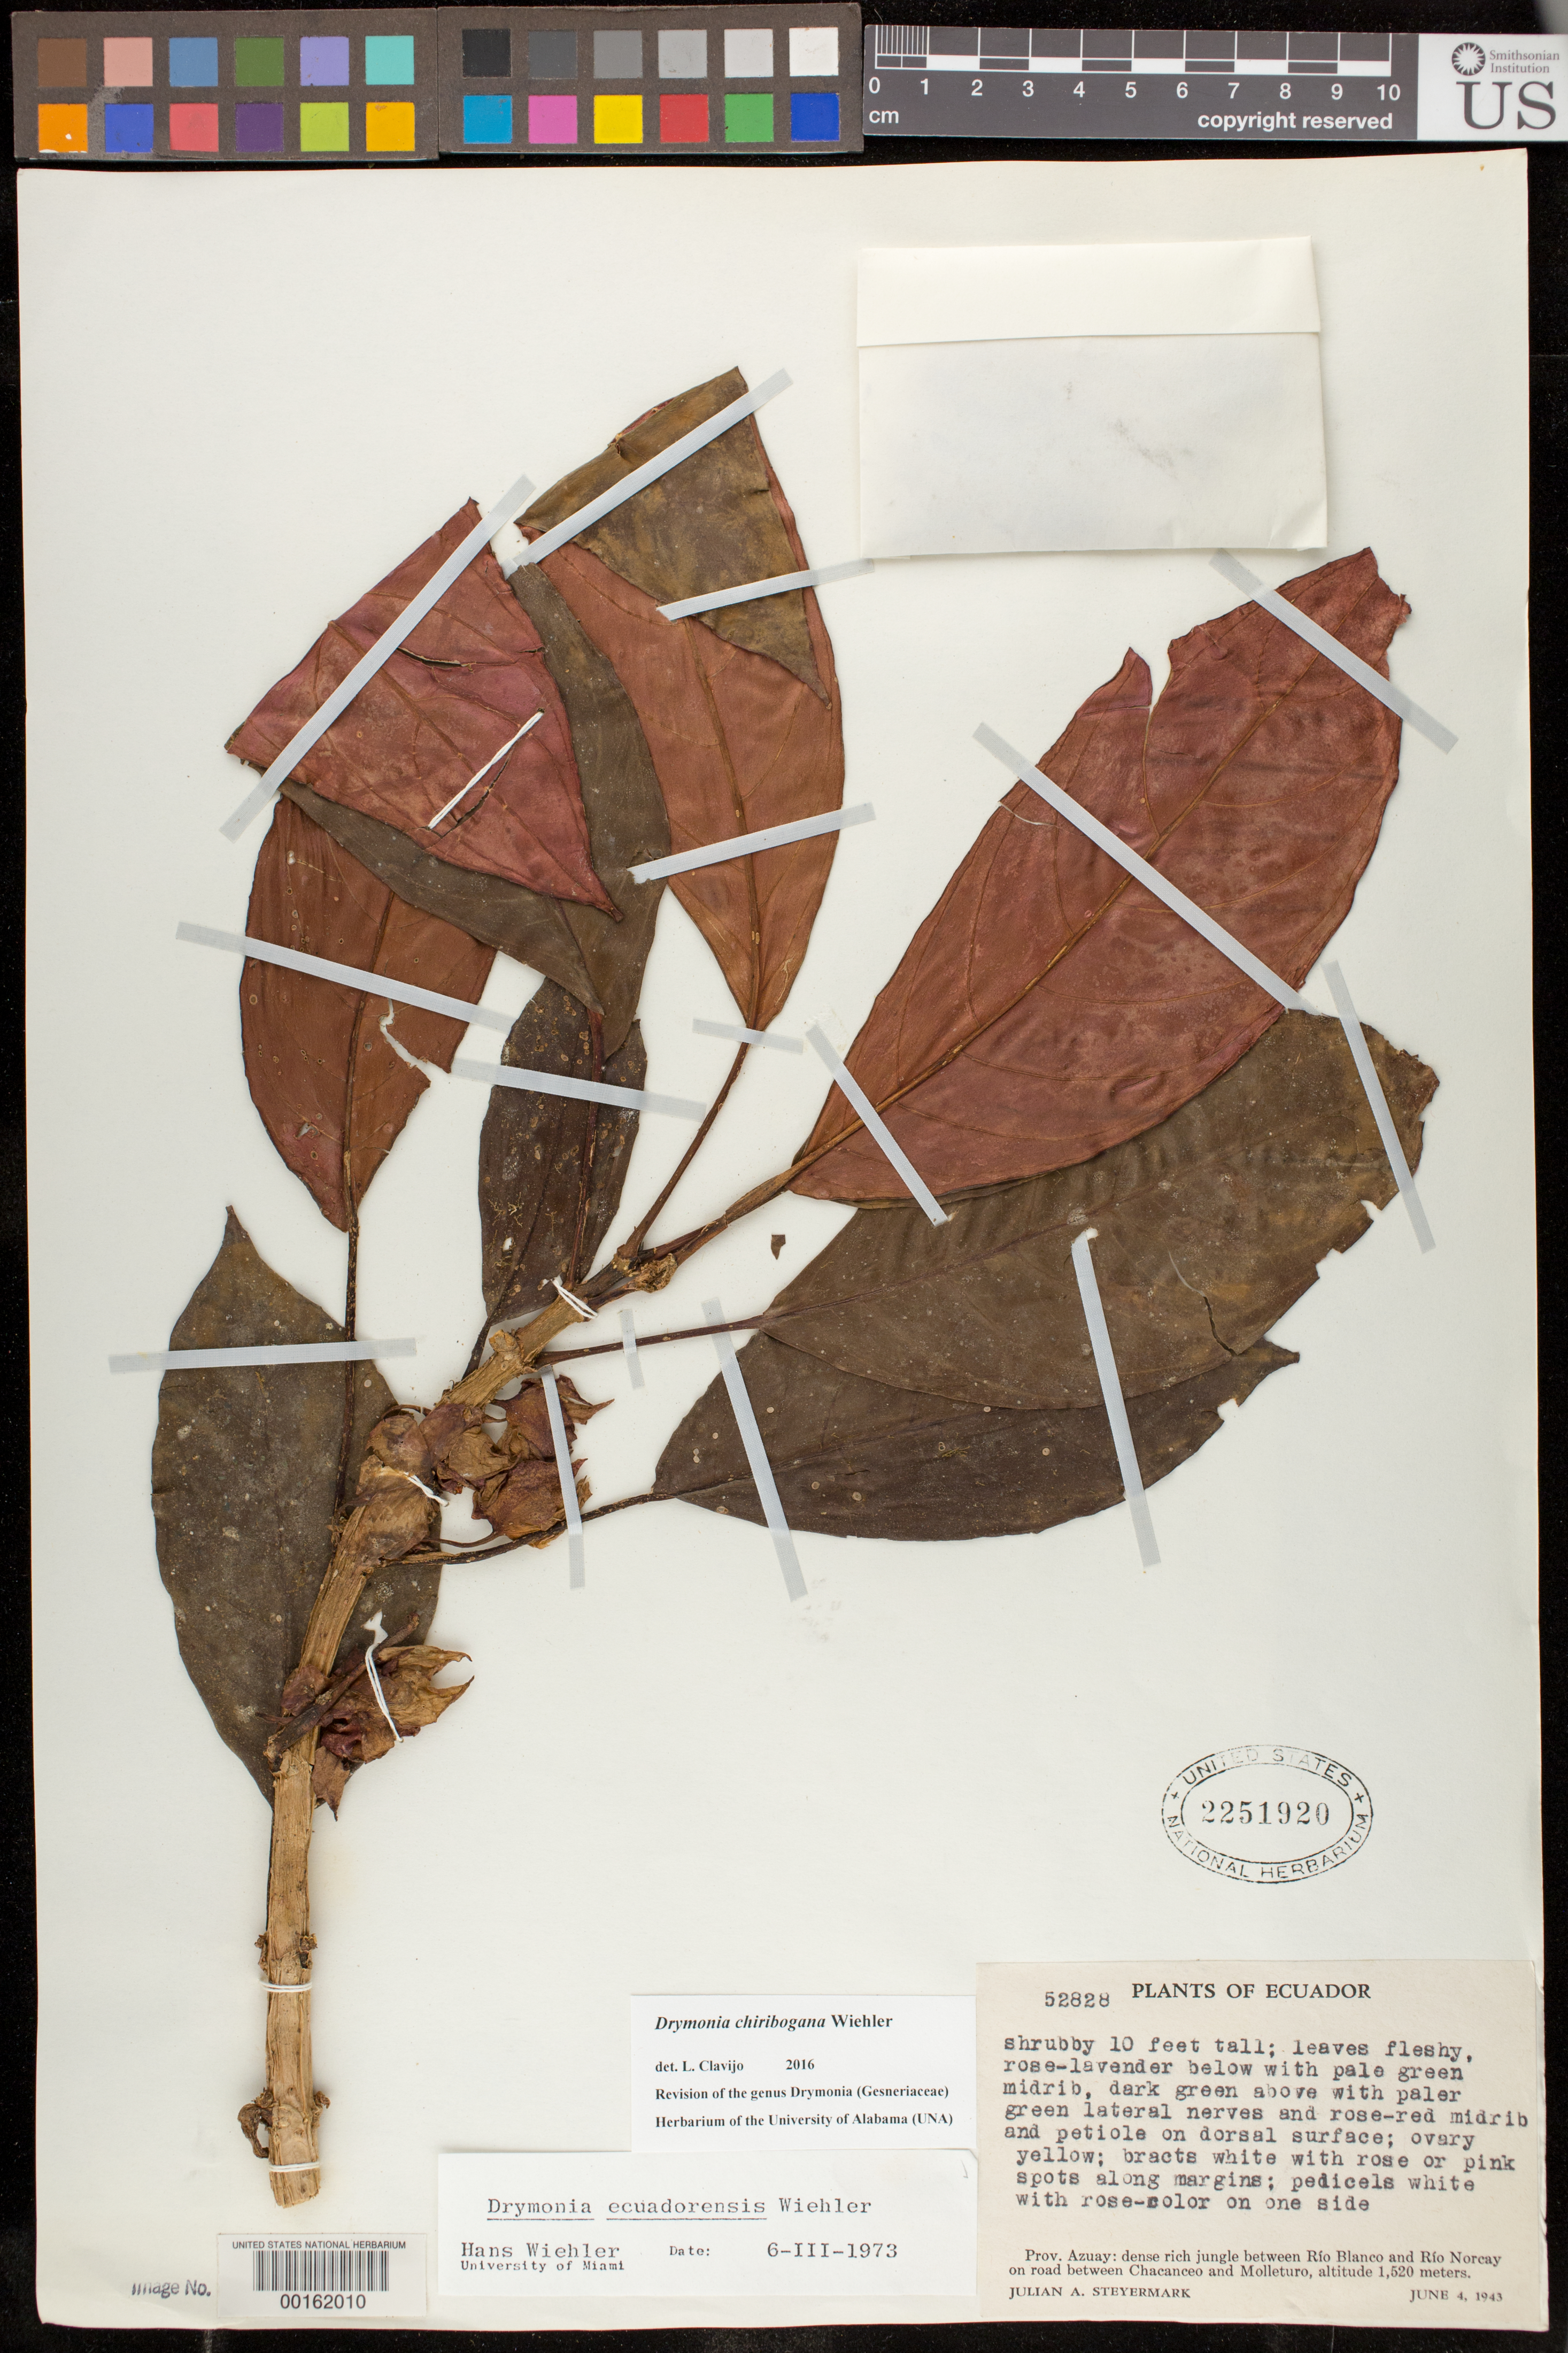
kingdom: Plantae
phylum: Tracheophyta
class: Magnoliopsida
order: Lamiales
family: Gesneriaceae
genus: Drymonia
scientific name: Drymonia chiribogana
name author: Wiehler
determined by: Clavijo, L.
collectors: J. Steyermark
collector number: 52828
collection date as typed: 04 Jun 1943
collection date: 1943-06-04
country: Ecuador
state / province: Azuay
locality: Between Río Blanco and Río Norcay on road between Chacanceo and Molleturo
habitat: Dense rich jungle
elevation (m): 1520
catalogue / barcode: US 2251920